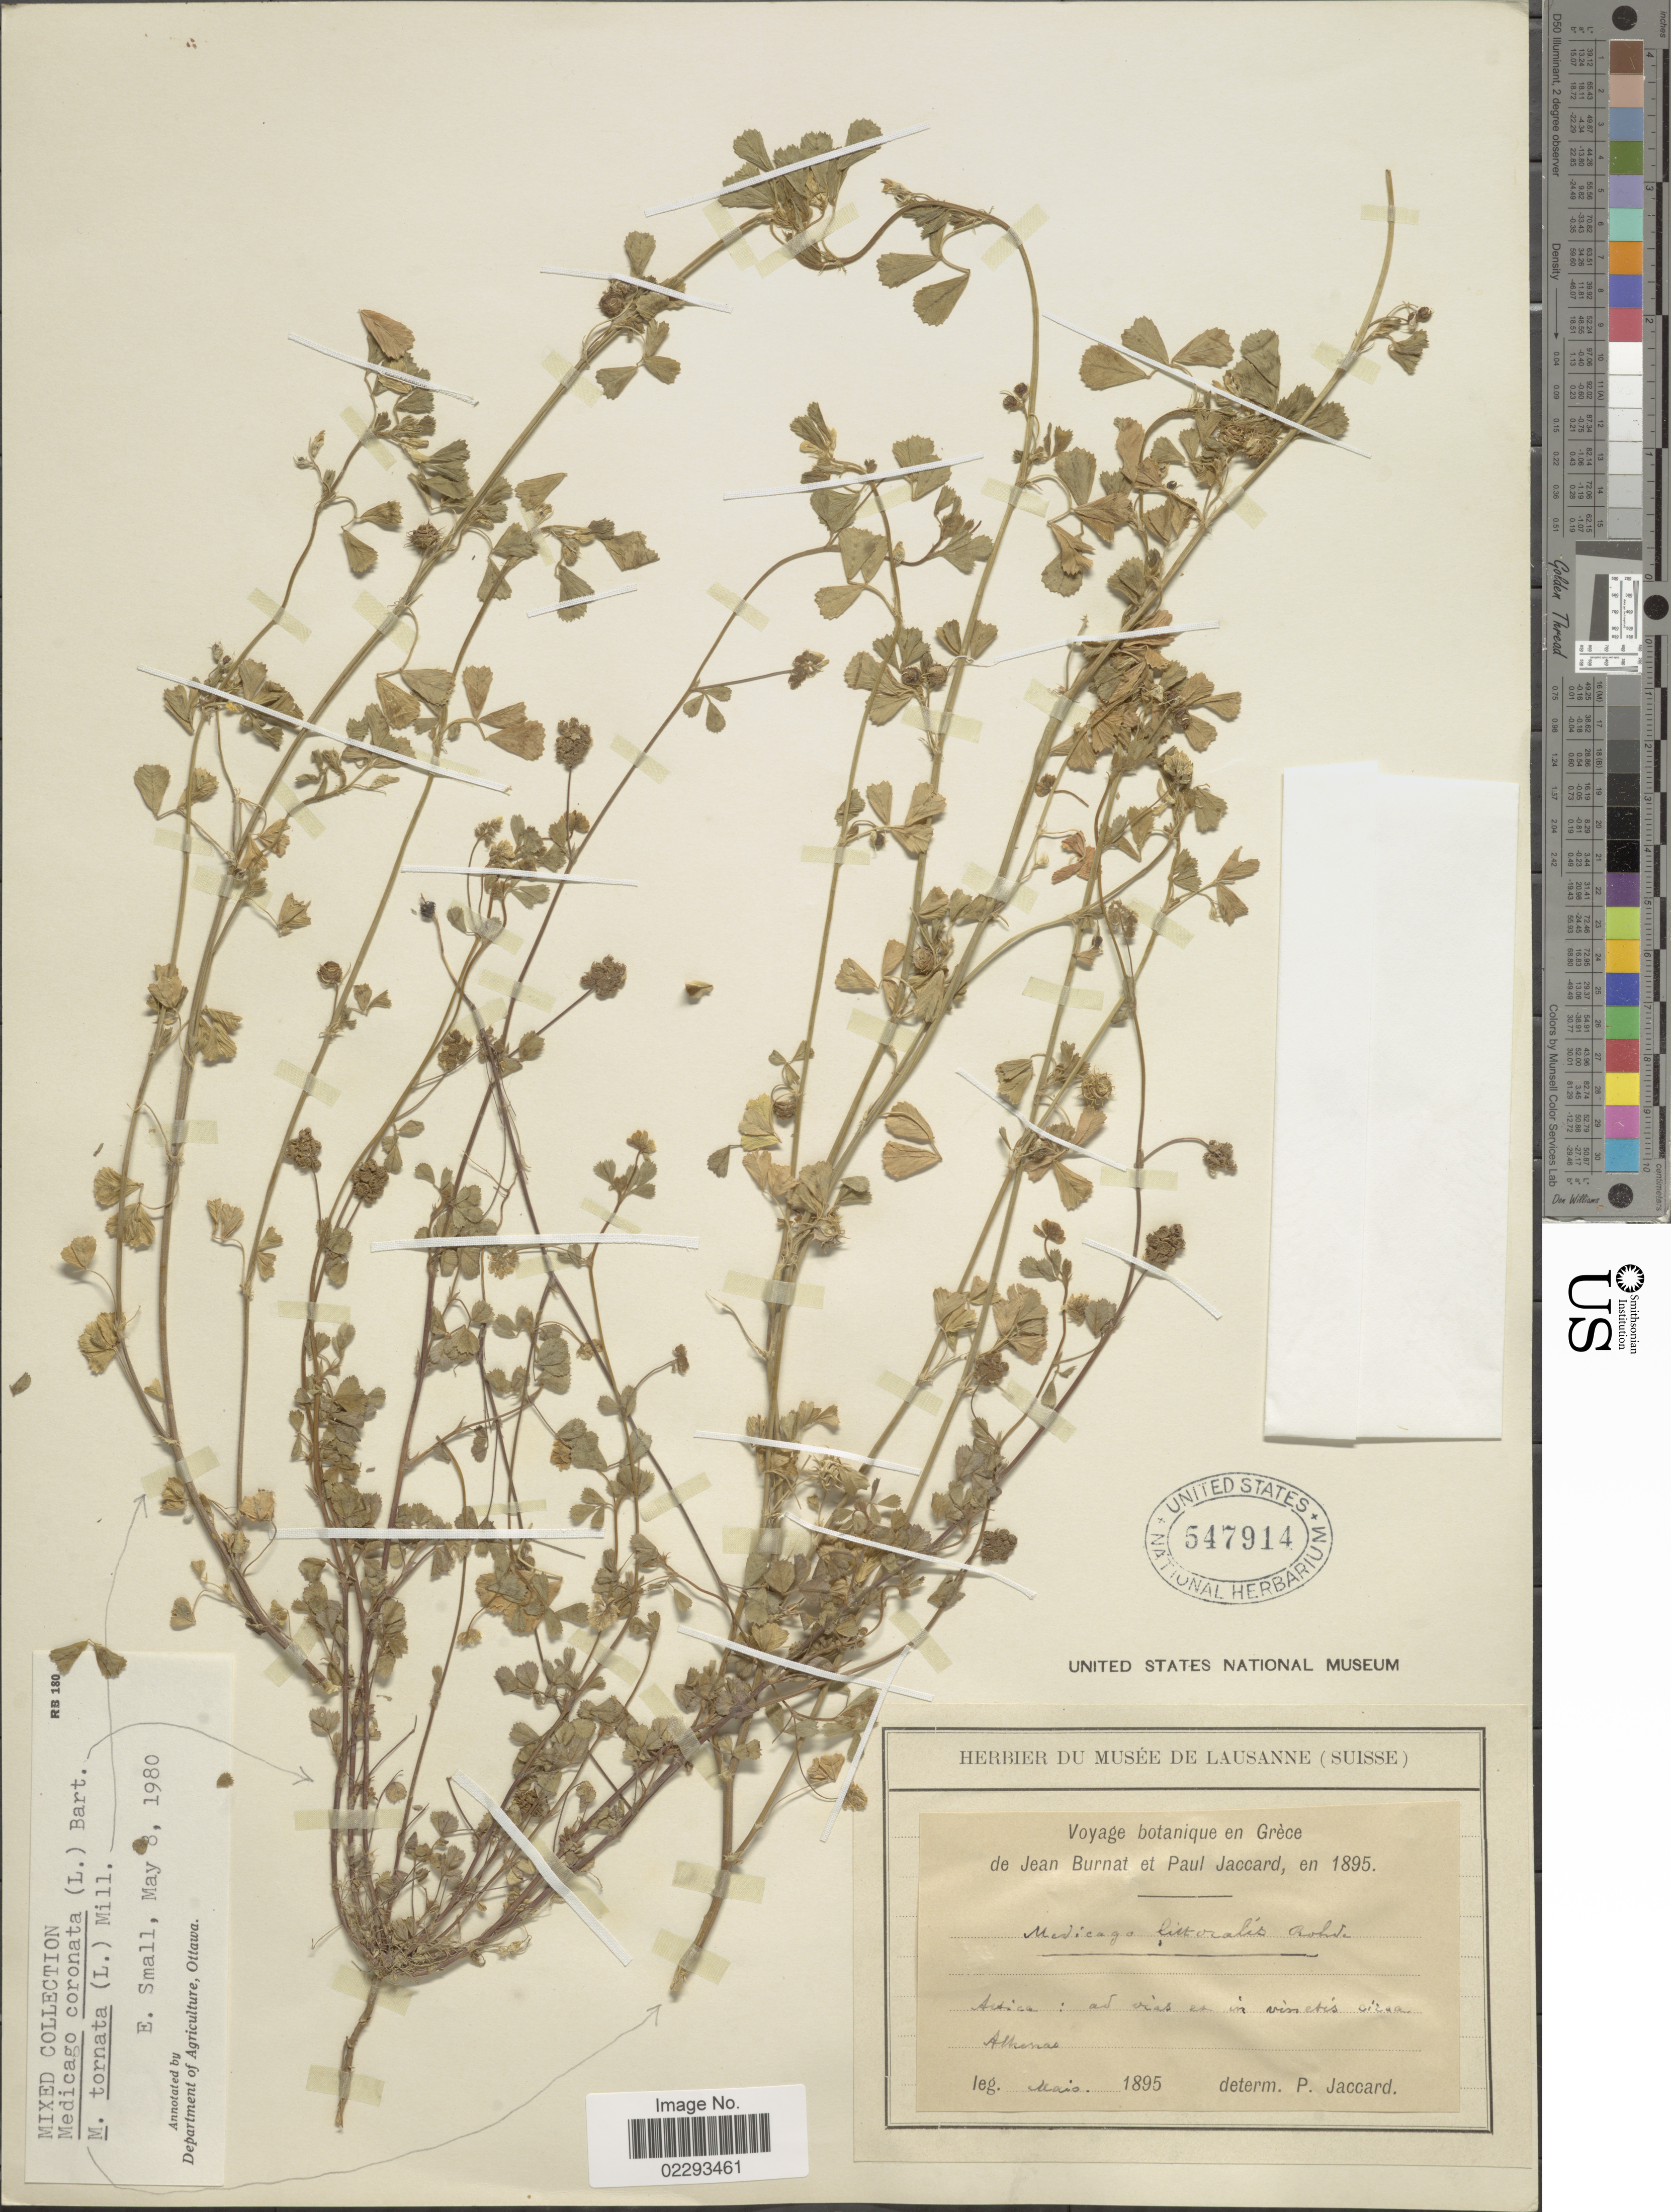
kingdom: Plantae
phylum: Tracheophyta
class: Magnoliopsida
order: Fabales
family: Fabaceae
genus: Medicago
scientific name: Medicago coronata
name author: (L.) Bartal.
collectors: Burnat, J. & Jaccard, P.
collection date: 1895-05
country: Greece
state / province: Attica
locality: Voyage botanique en Gréce, ad vias en in vinetis circa Athenas.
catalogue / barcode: US 547914